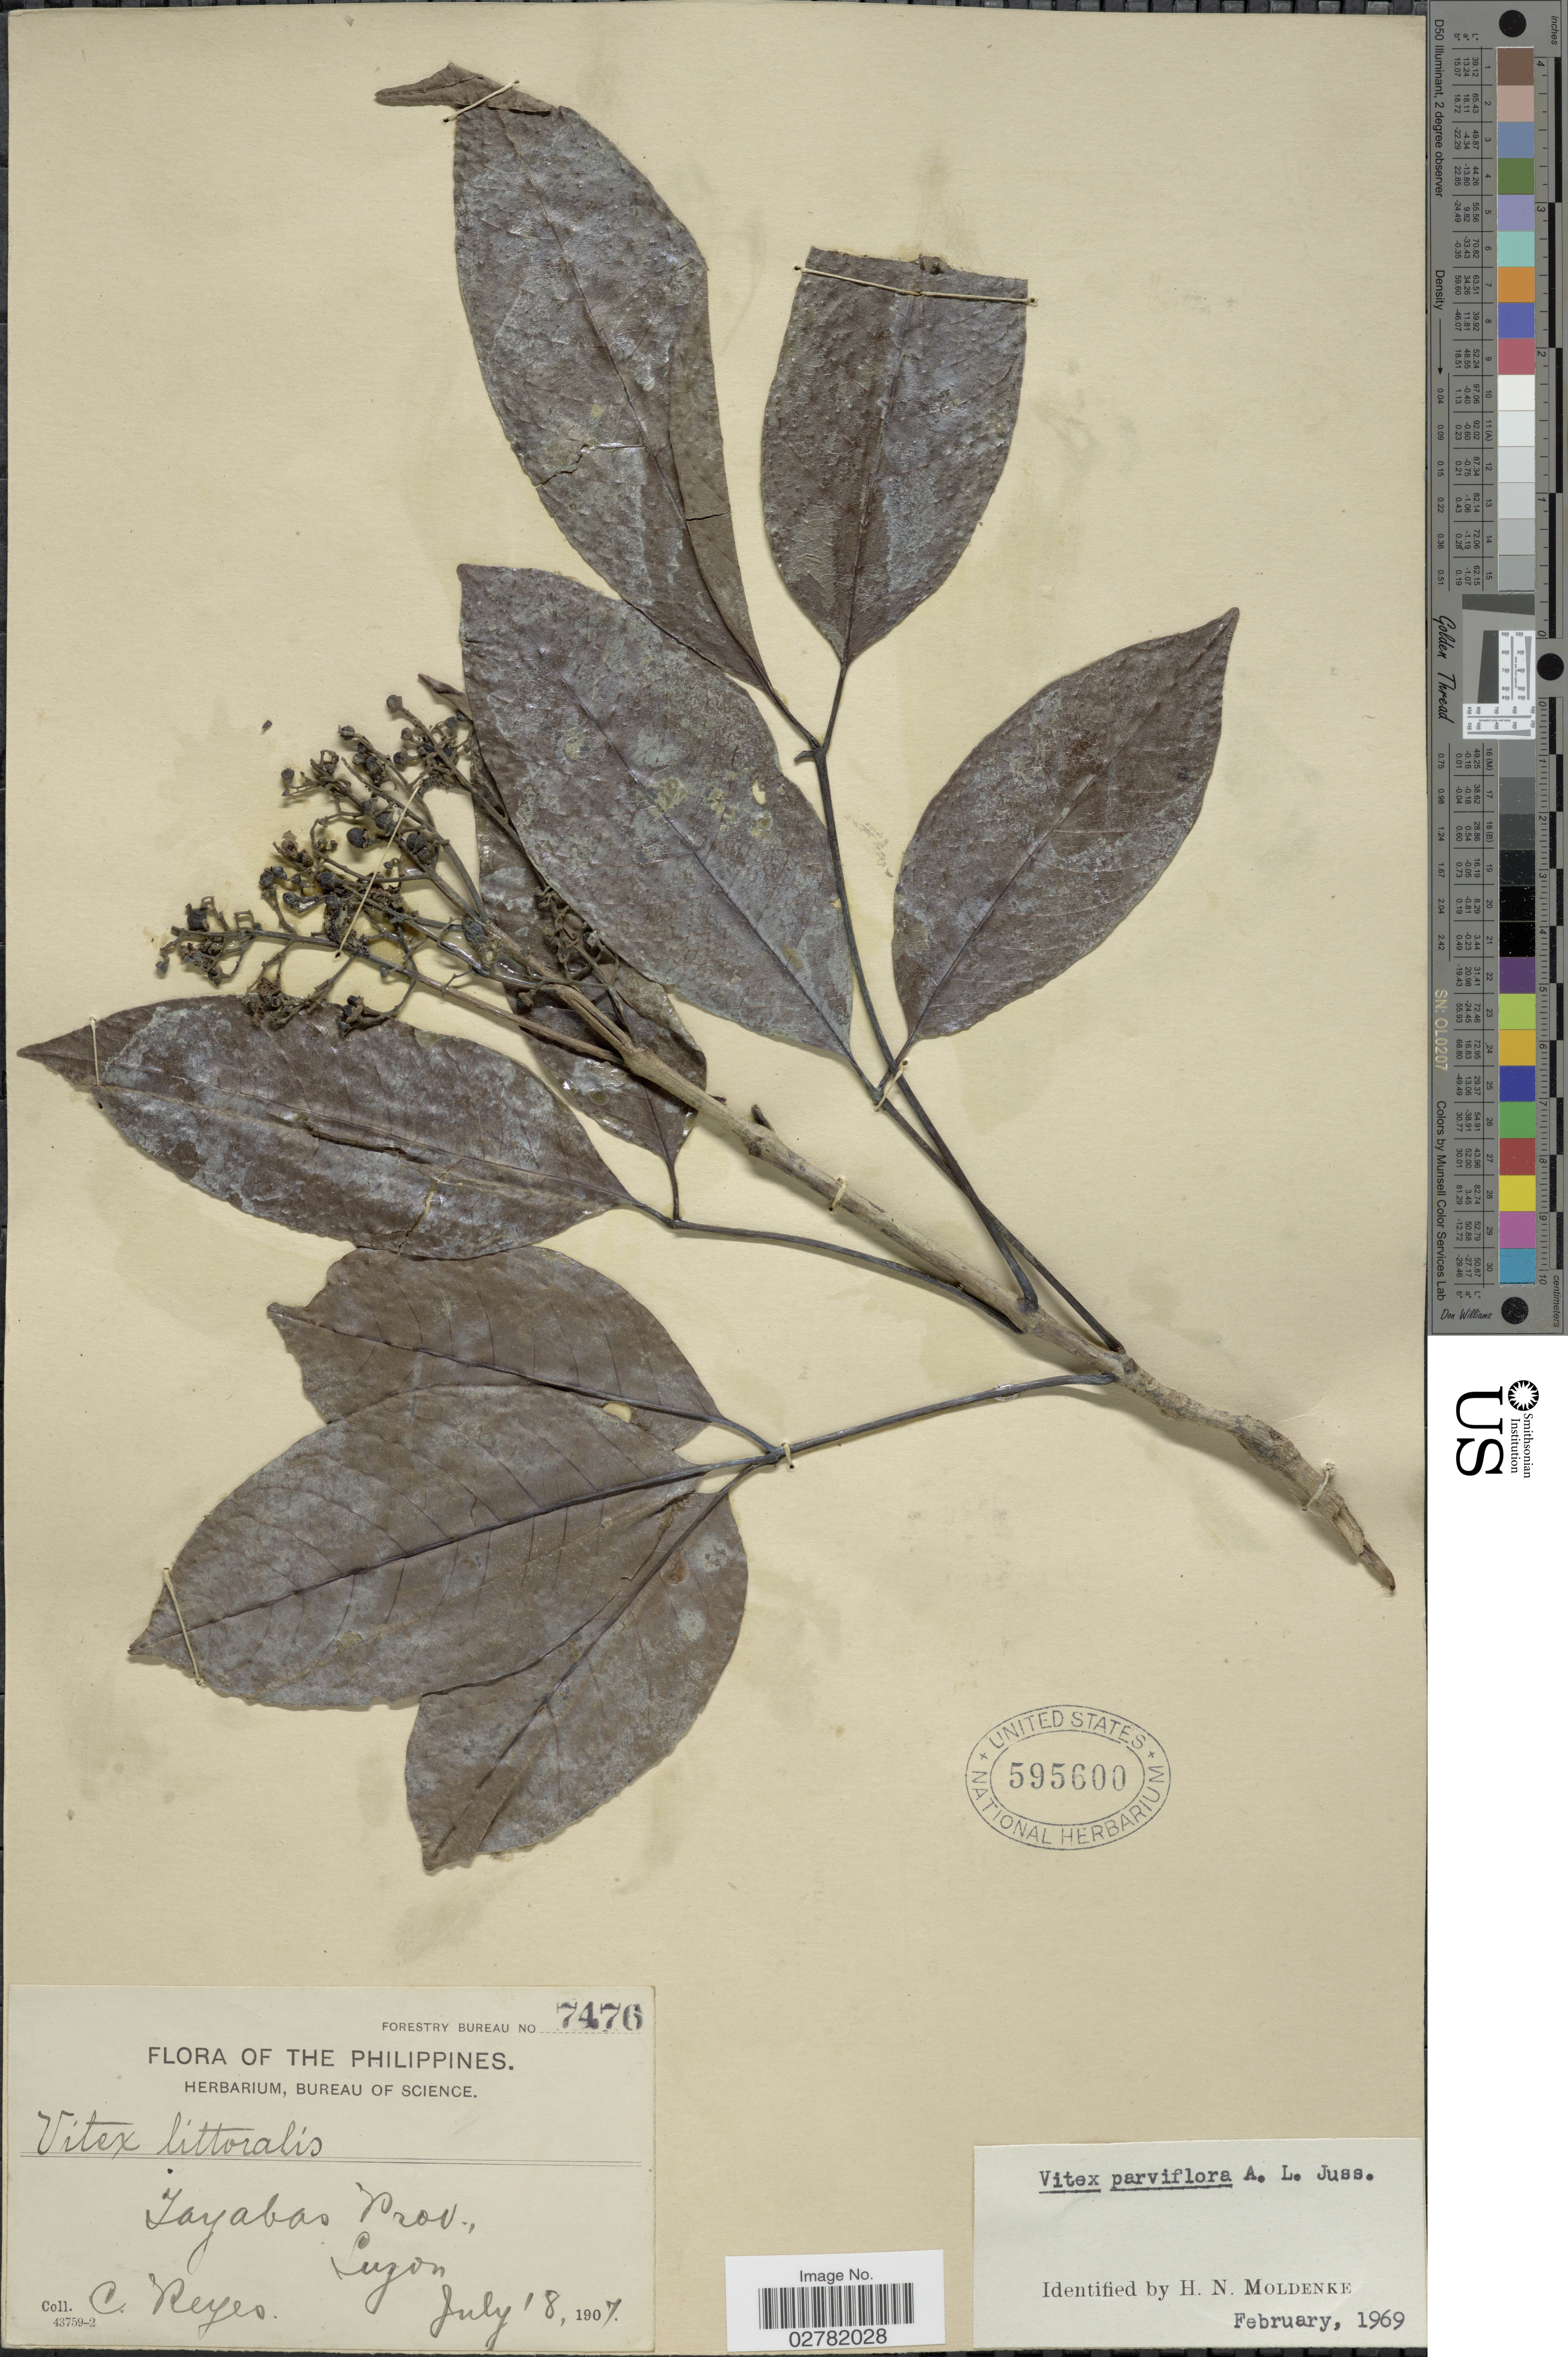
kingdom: Plantae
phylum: Tracheophyta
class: Magnoliopsida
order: Lamiales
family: Lamiaceae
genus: Vitex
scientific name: Vitex parviflora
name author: A. Juss.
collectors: C. Reyes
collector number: Forestry Bureau 7476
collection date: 1907-07-18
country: Philippines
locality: Tayabas Prov., Luzon.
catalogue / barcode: US 595600